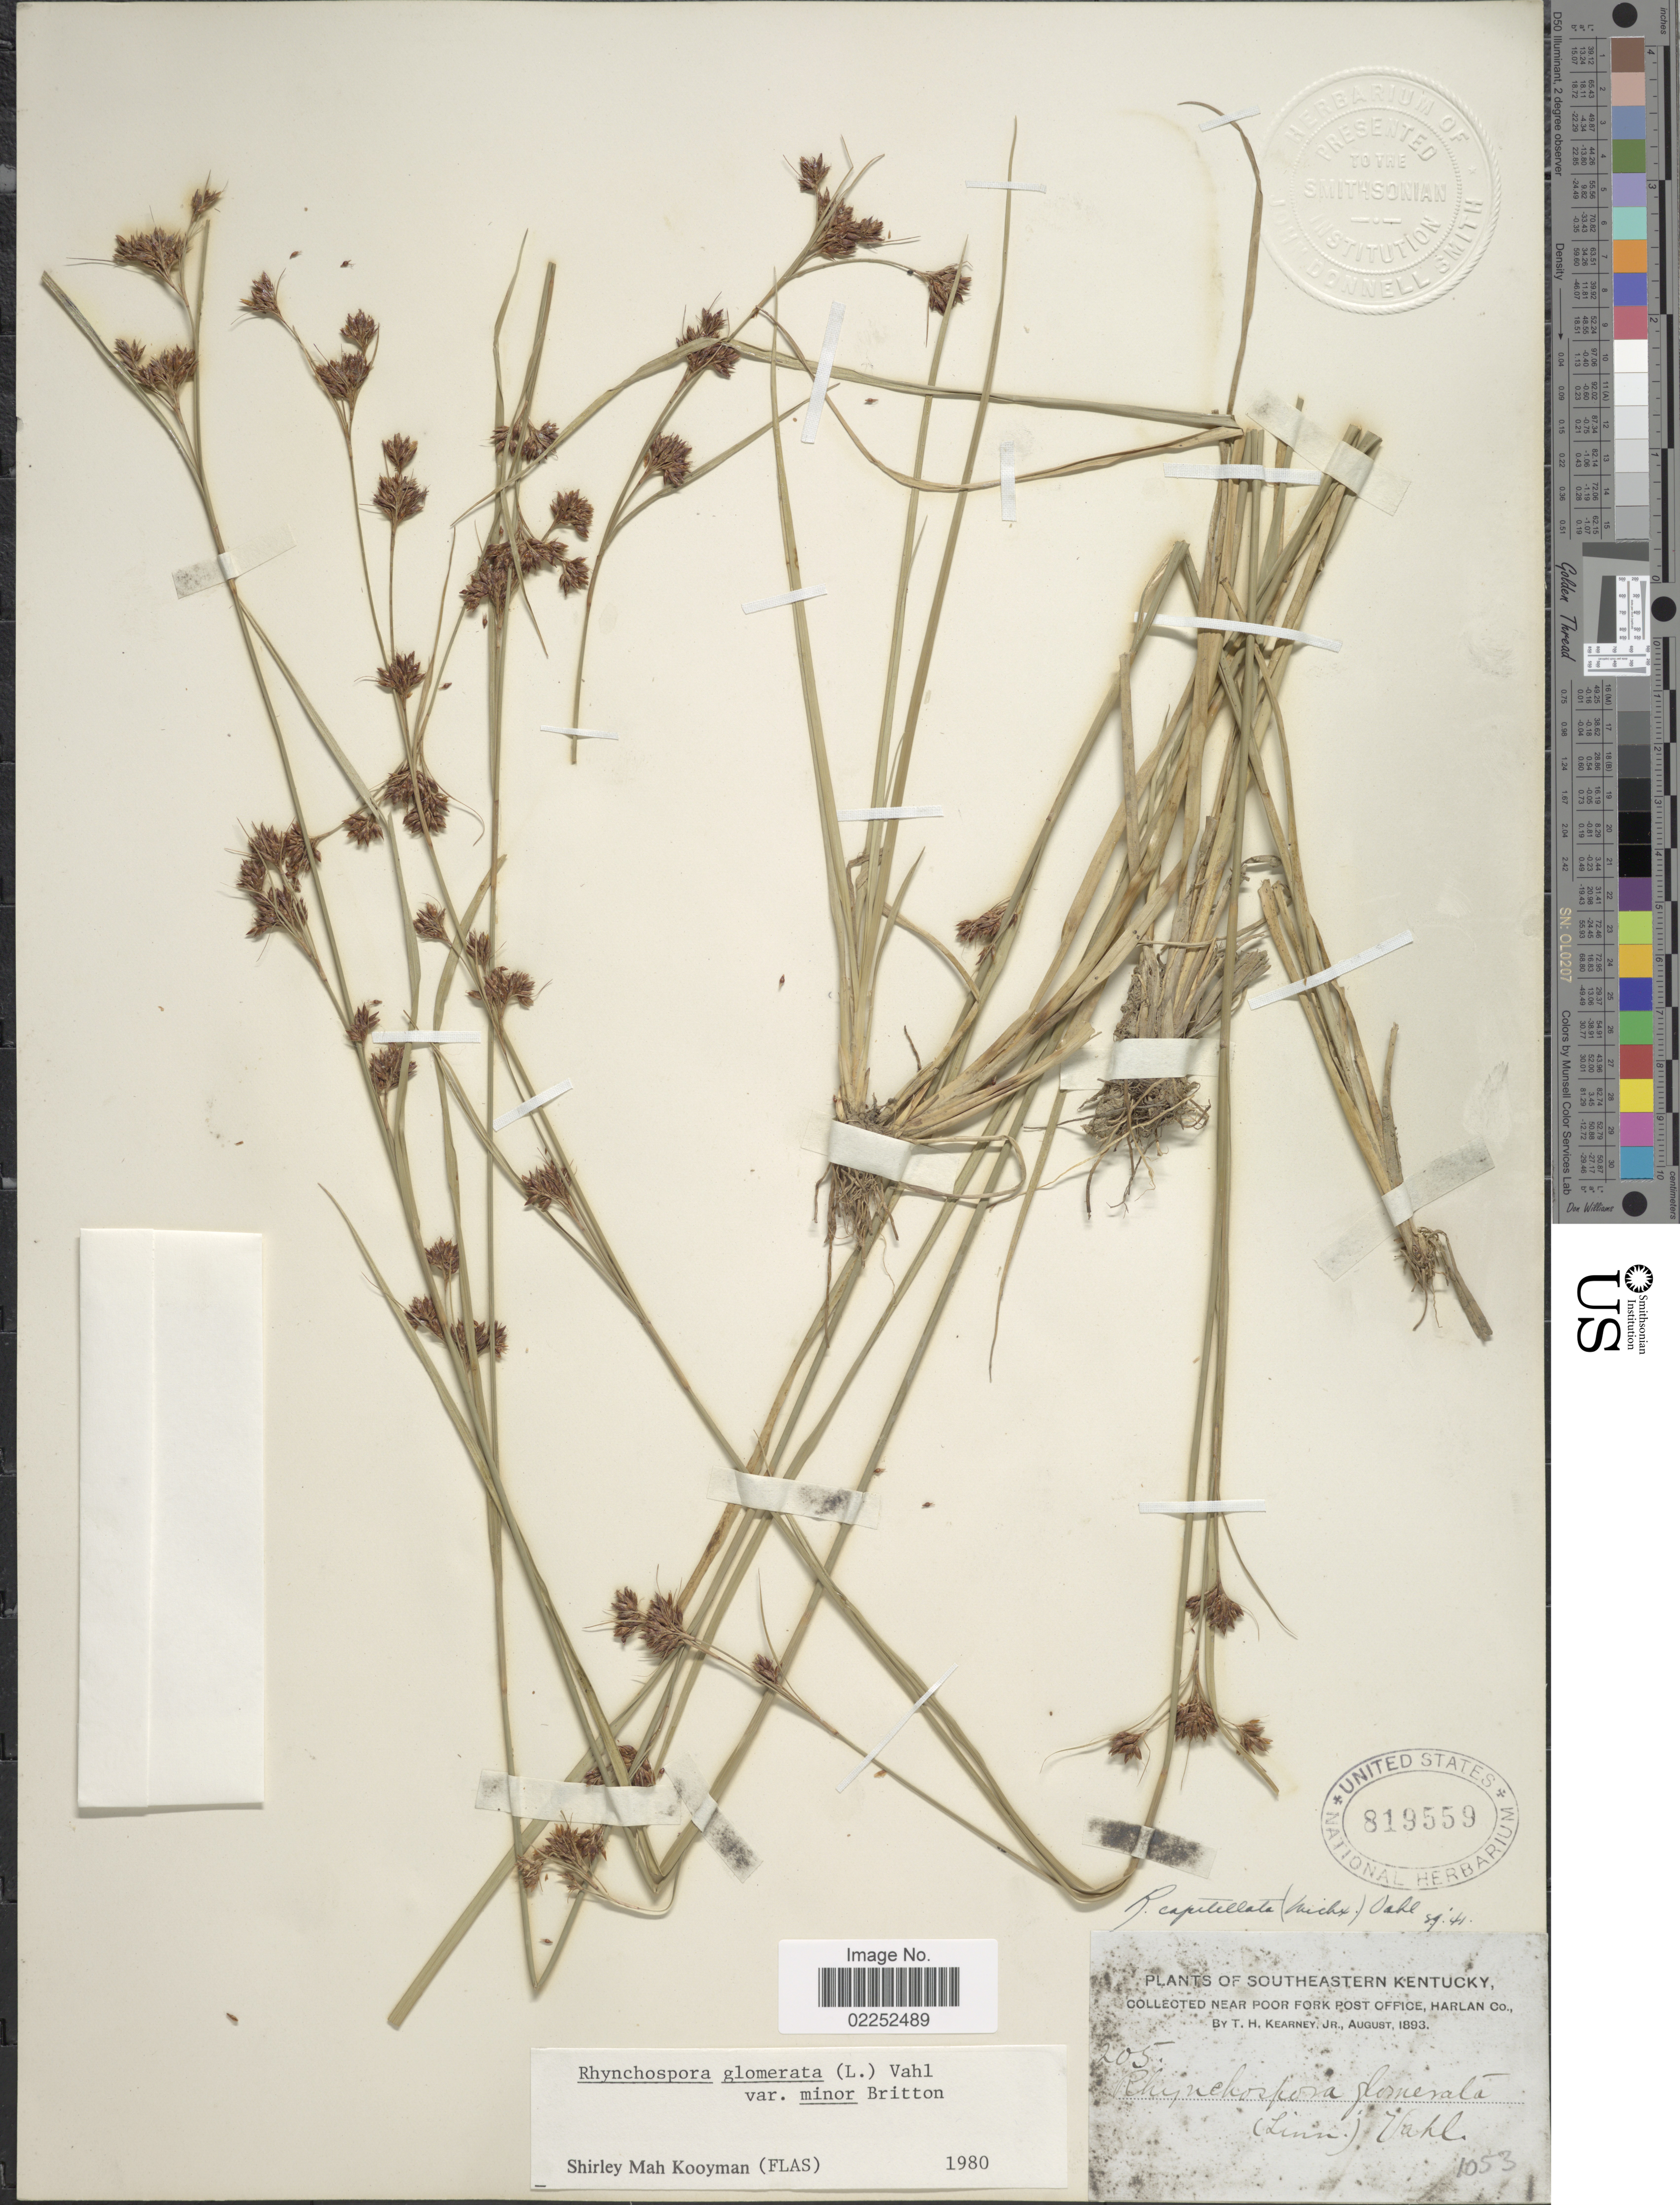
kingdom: Plantae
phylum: Tracheophyta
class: Liliopsida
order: Poales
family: Cyperaceae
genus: Rhynchospora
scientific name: Rhynchospora capitellata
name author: (Michx.) Vahl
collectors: T. H. Kearney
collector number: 205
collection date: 1893-08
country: United States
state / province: Kentucky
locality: Southeastern Kentucky, Near Poor Fork Post Office, Harlan Co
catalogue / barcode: US 819559